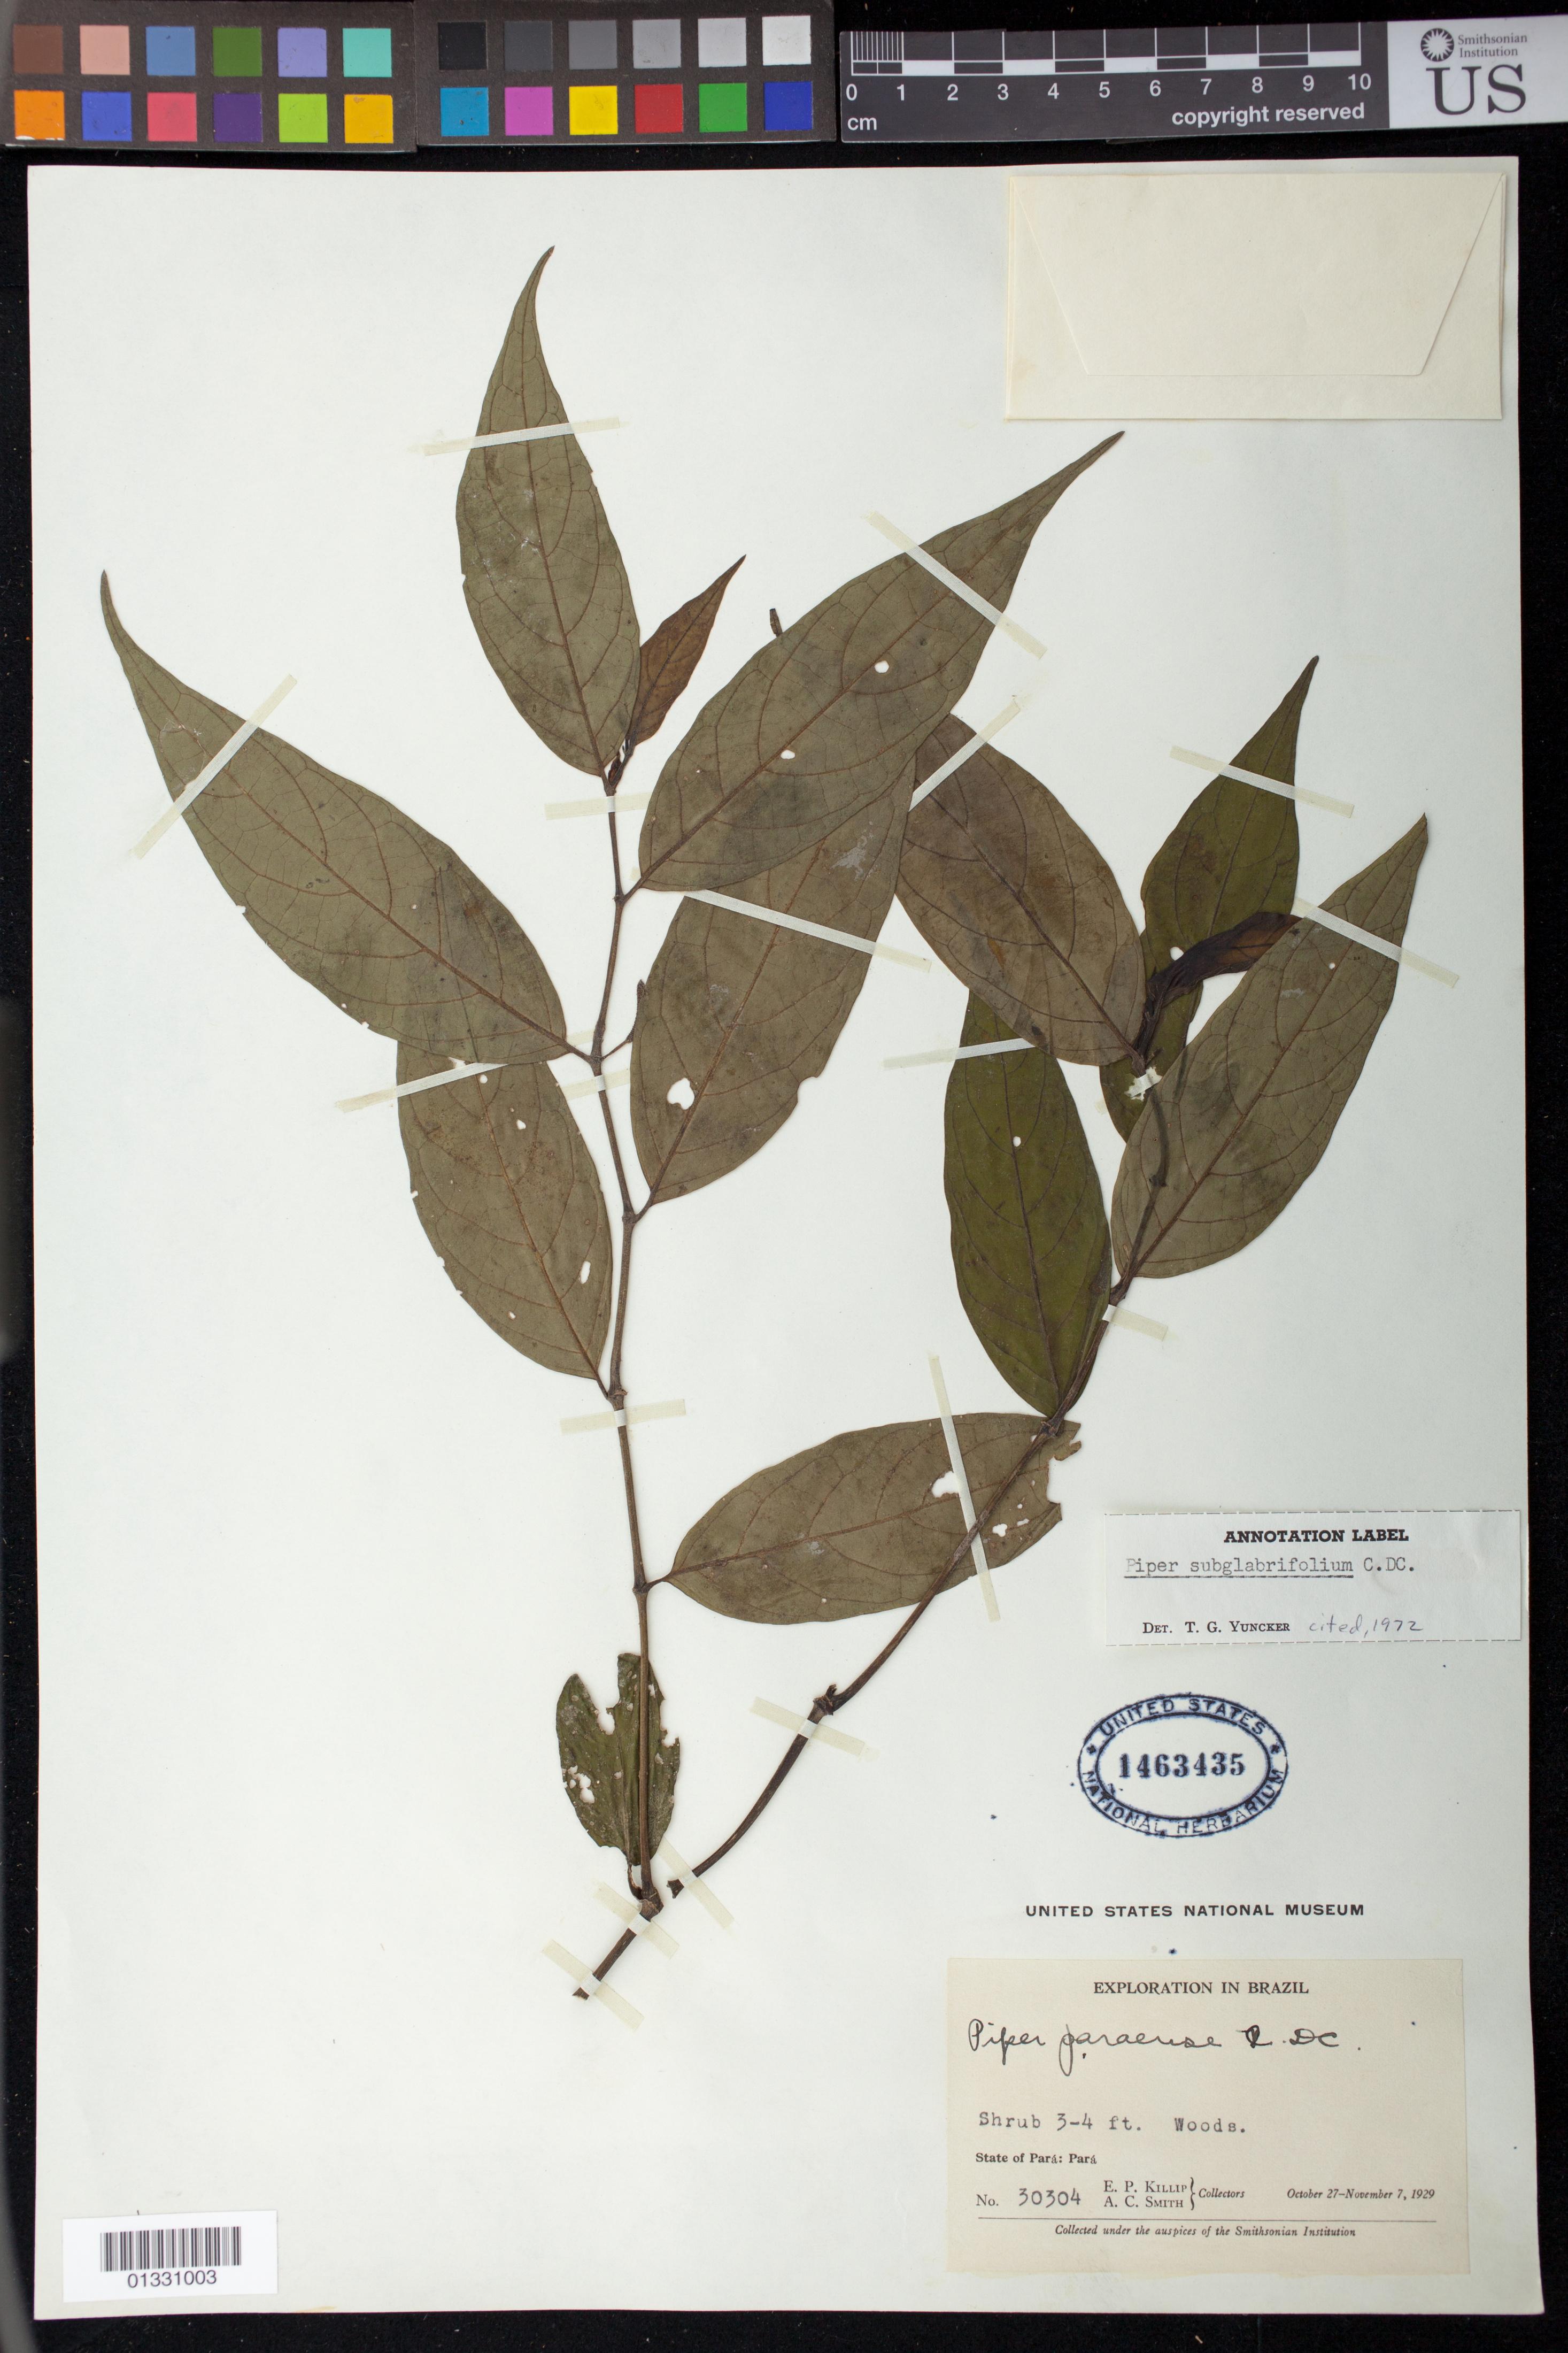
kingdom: Plantae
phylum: Tracheophyta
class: Magnoliopsida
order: Piperales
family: Piperaceae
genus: Piper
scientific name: Piper subglabrifolium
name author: C. DC.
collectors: E. P. Killip & A. C. Smith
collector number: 30304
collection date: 1929-10-07/1929-11-27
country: Brazil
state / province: Pará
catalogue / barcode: US 1463435